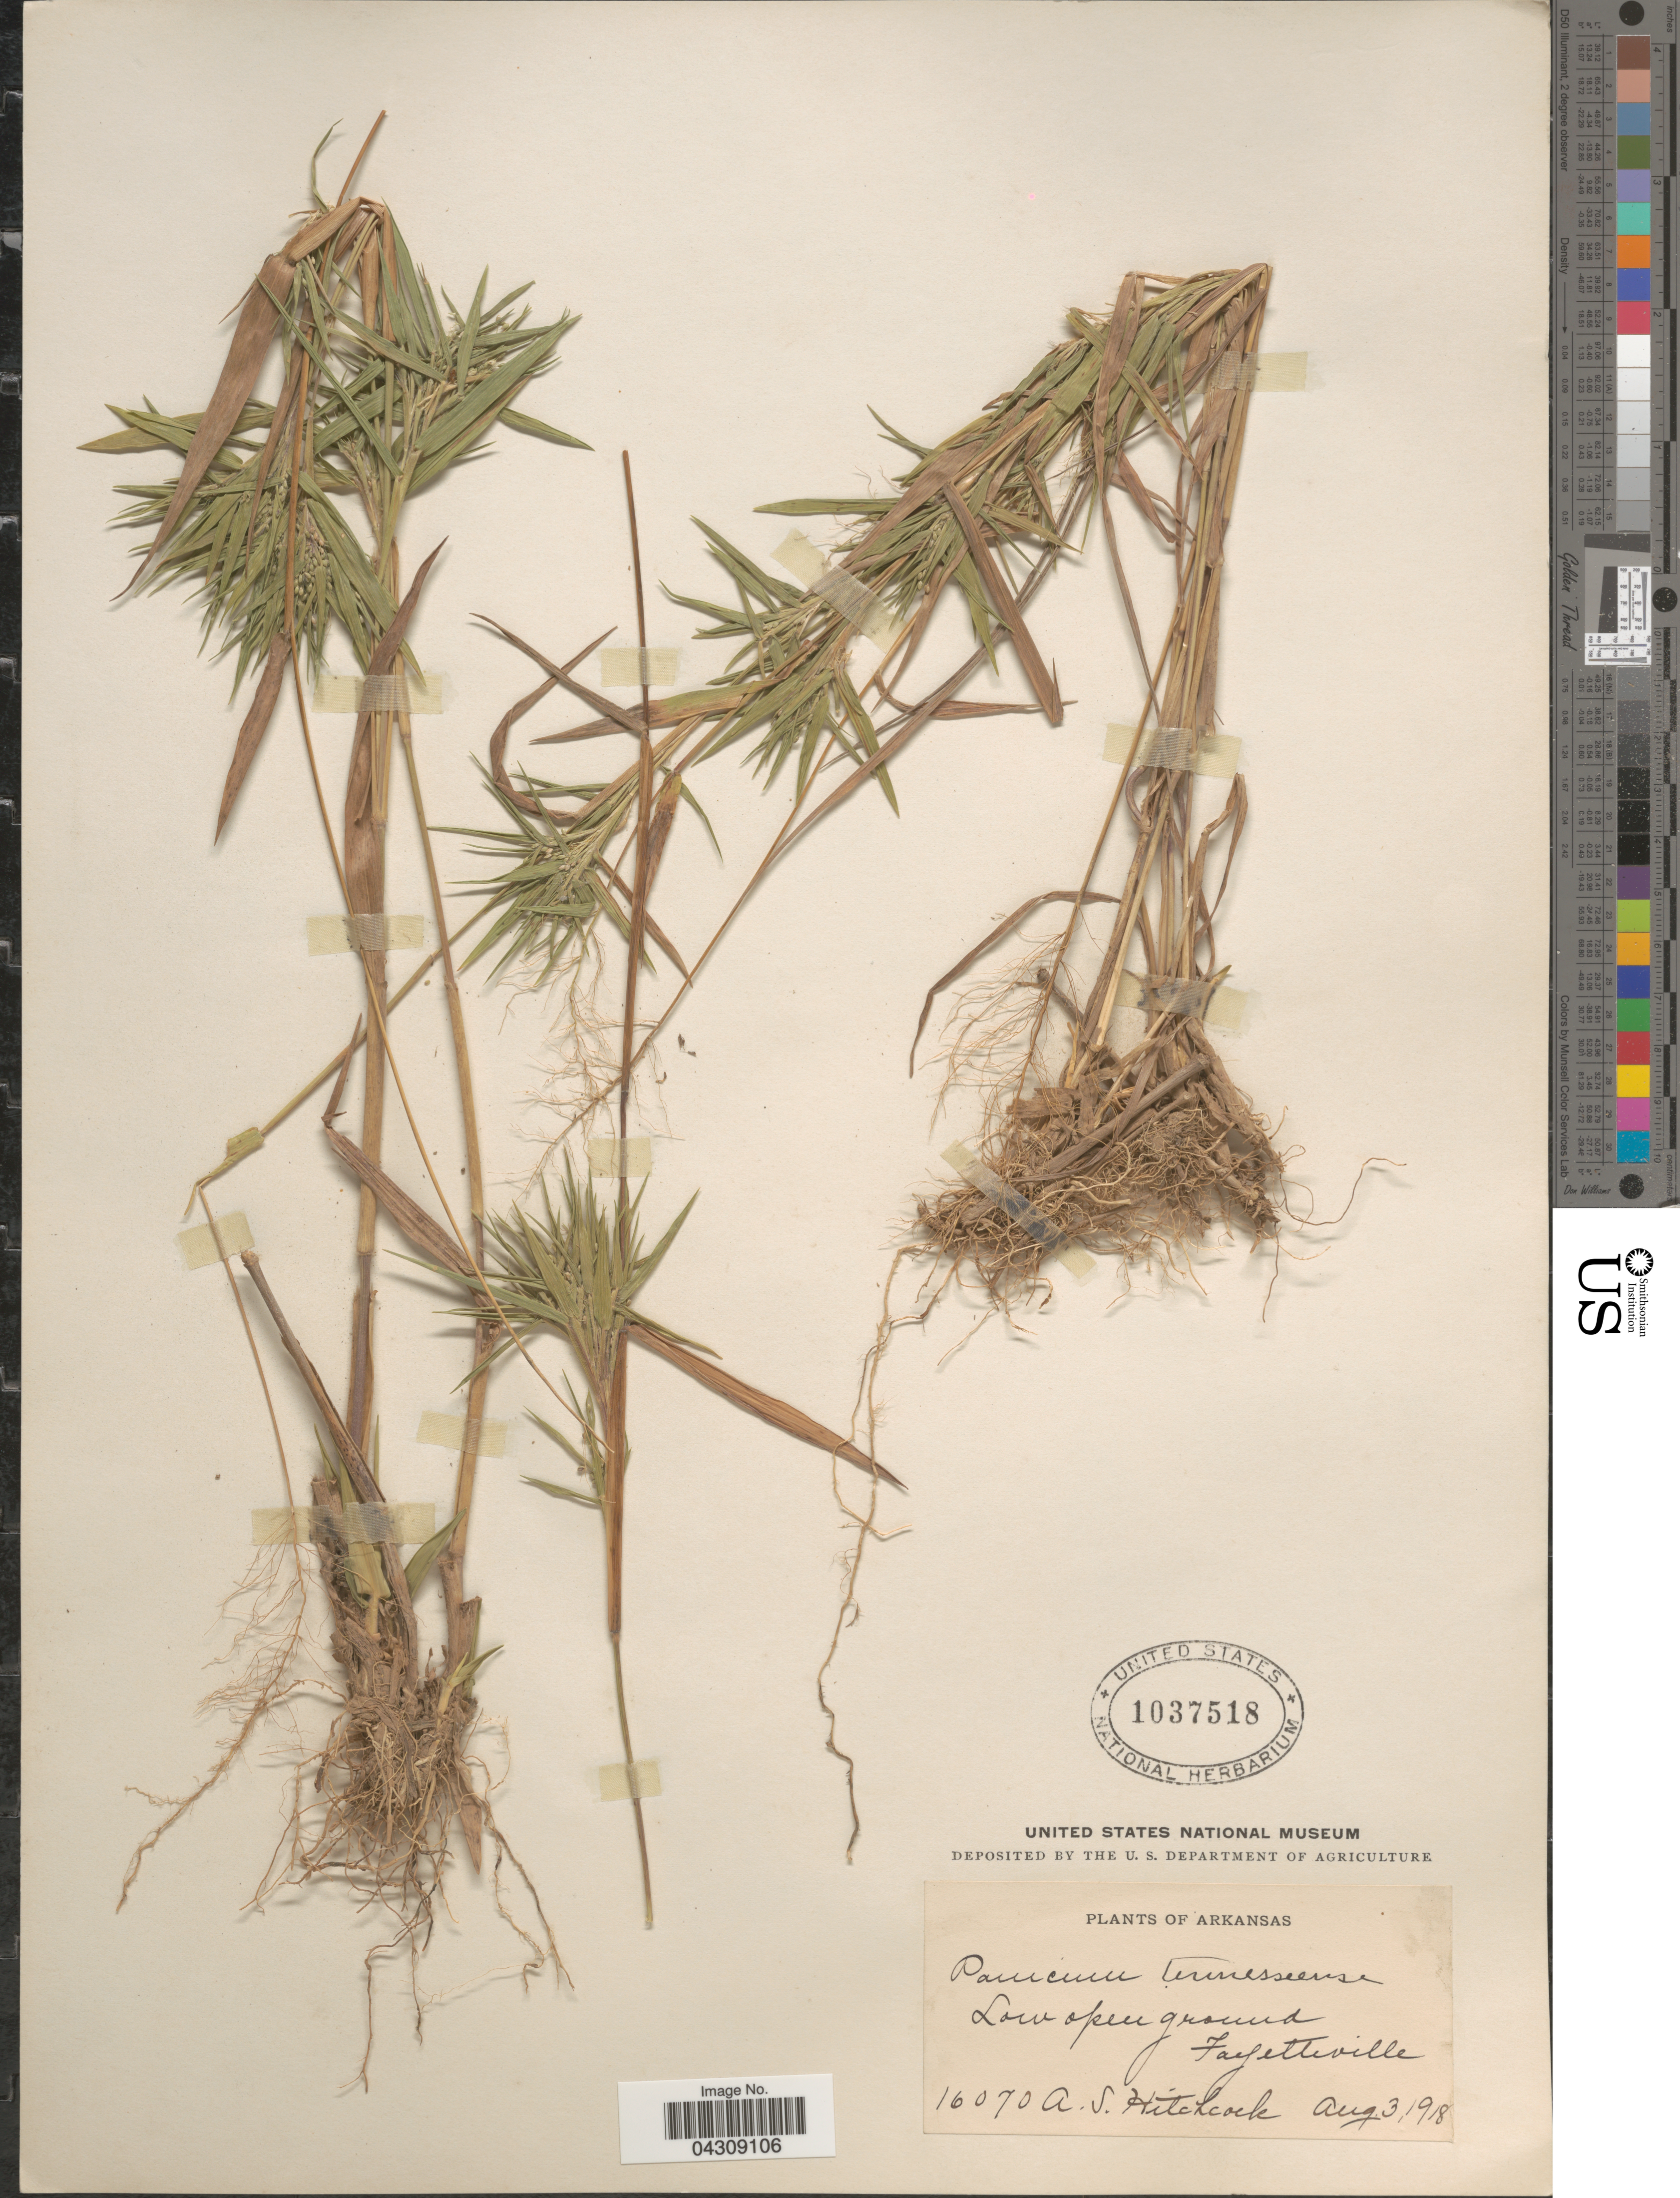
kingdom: Plantae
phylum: Tracheophyta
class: Liliopsida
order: Poales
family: Poaceae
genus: Dichanthelium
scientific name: Dichanthelium acuminatum var. acuminatum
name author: (Sw.) Gould & C.A. Clark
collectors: A. S. Hitchcock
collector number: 16070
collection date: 1918-08-03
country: United States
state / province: Arkansas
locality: Fayetteville.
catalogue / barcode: US 1037518